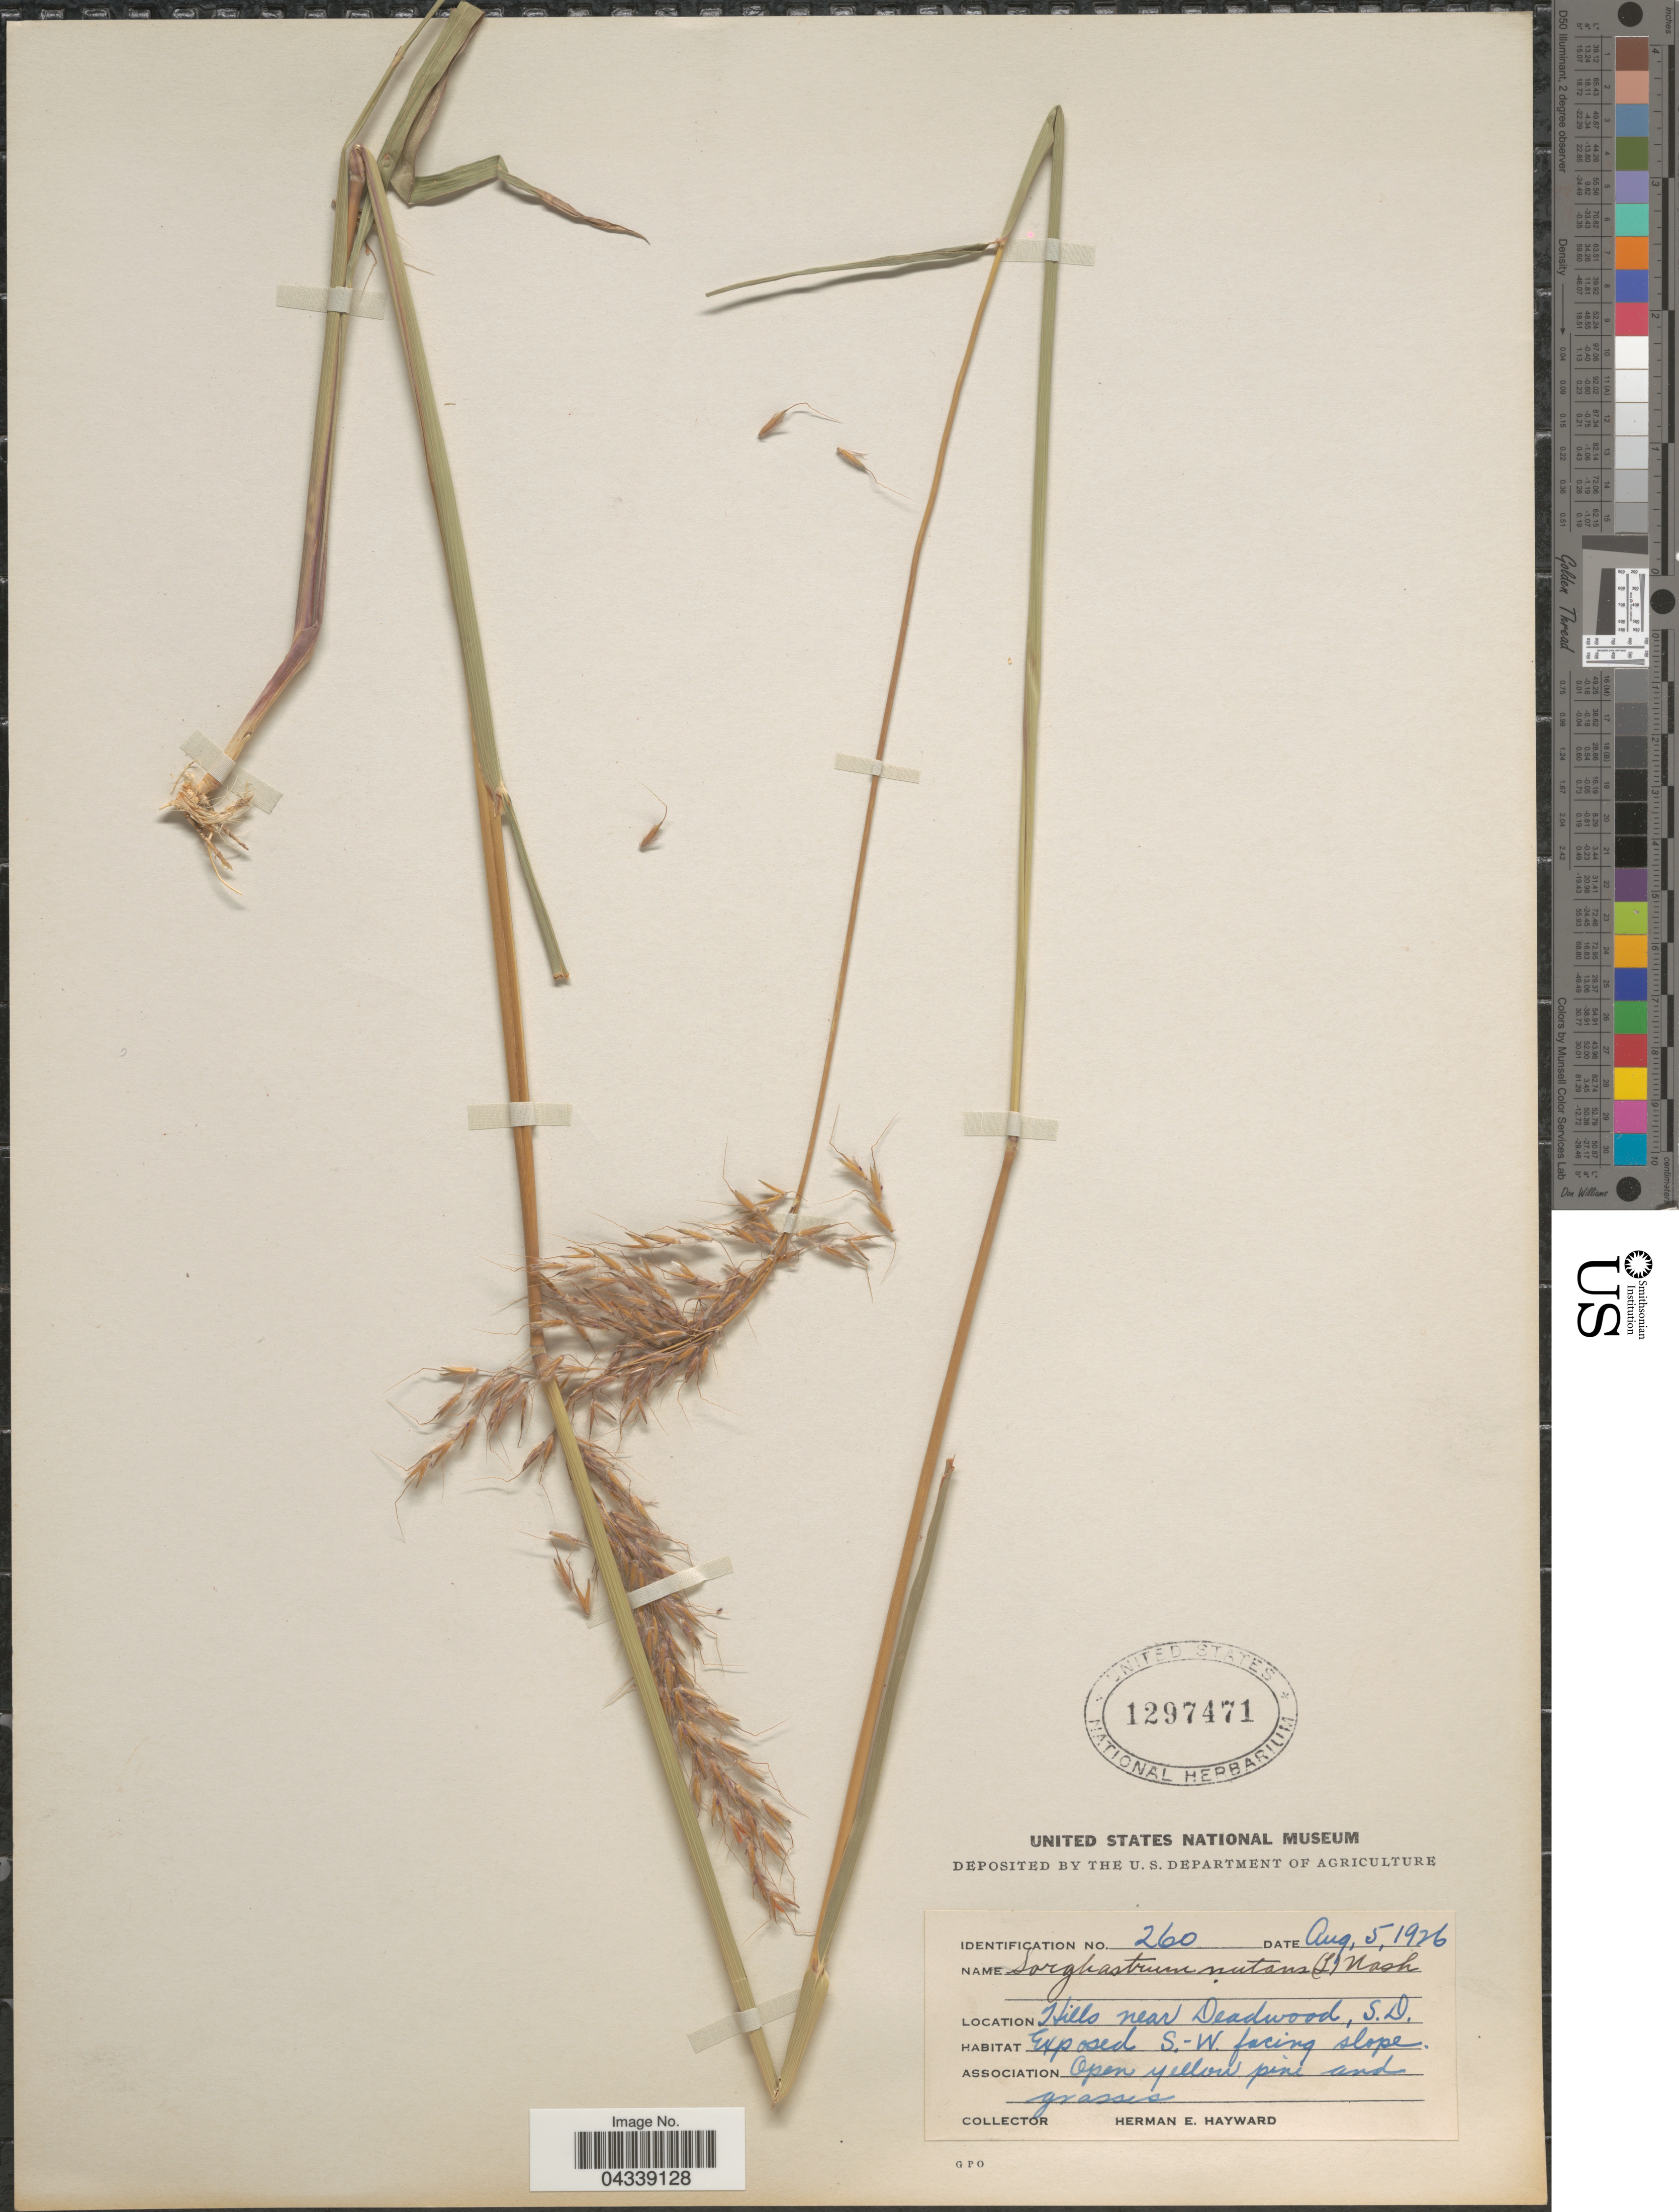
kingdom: Plantae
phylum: Tracheophyta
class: Liliopsida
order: Poales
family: Poaceae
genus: Sorghastrum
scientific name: Sorghastrum nutans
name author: (L.) Nash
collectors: H. Hayward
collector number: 260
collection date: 1926-08-05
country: United States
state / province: South Dakota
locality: Hills near Deadwood. Exposed S.-W facing slope. Open yellow pine and grasses.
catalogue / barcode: US 1297471